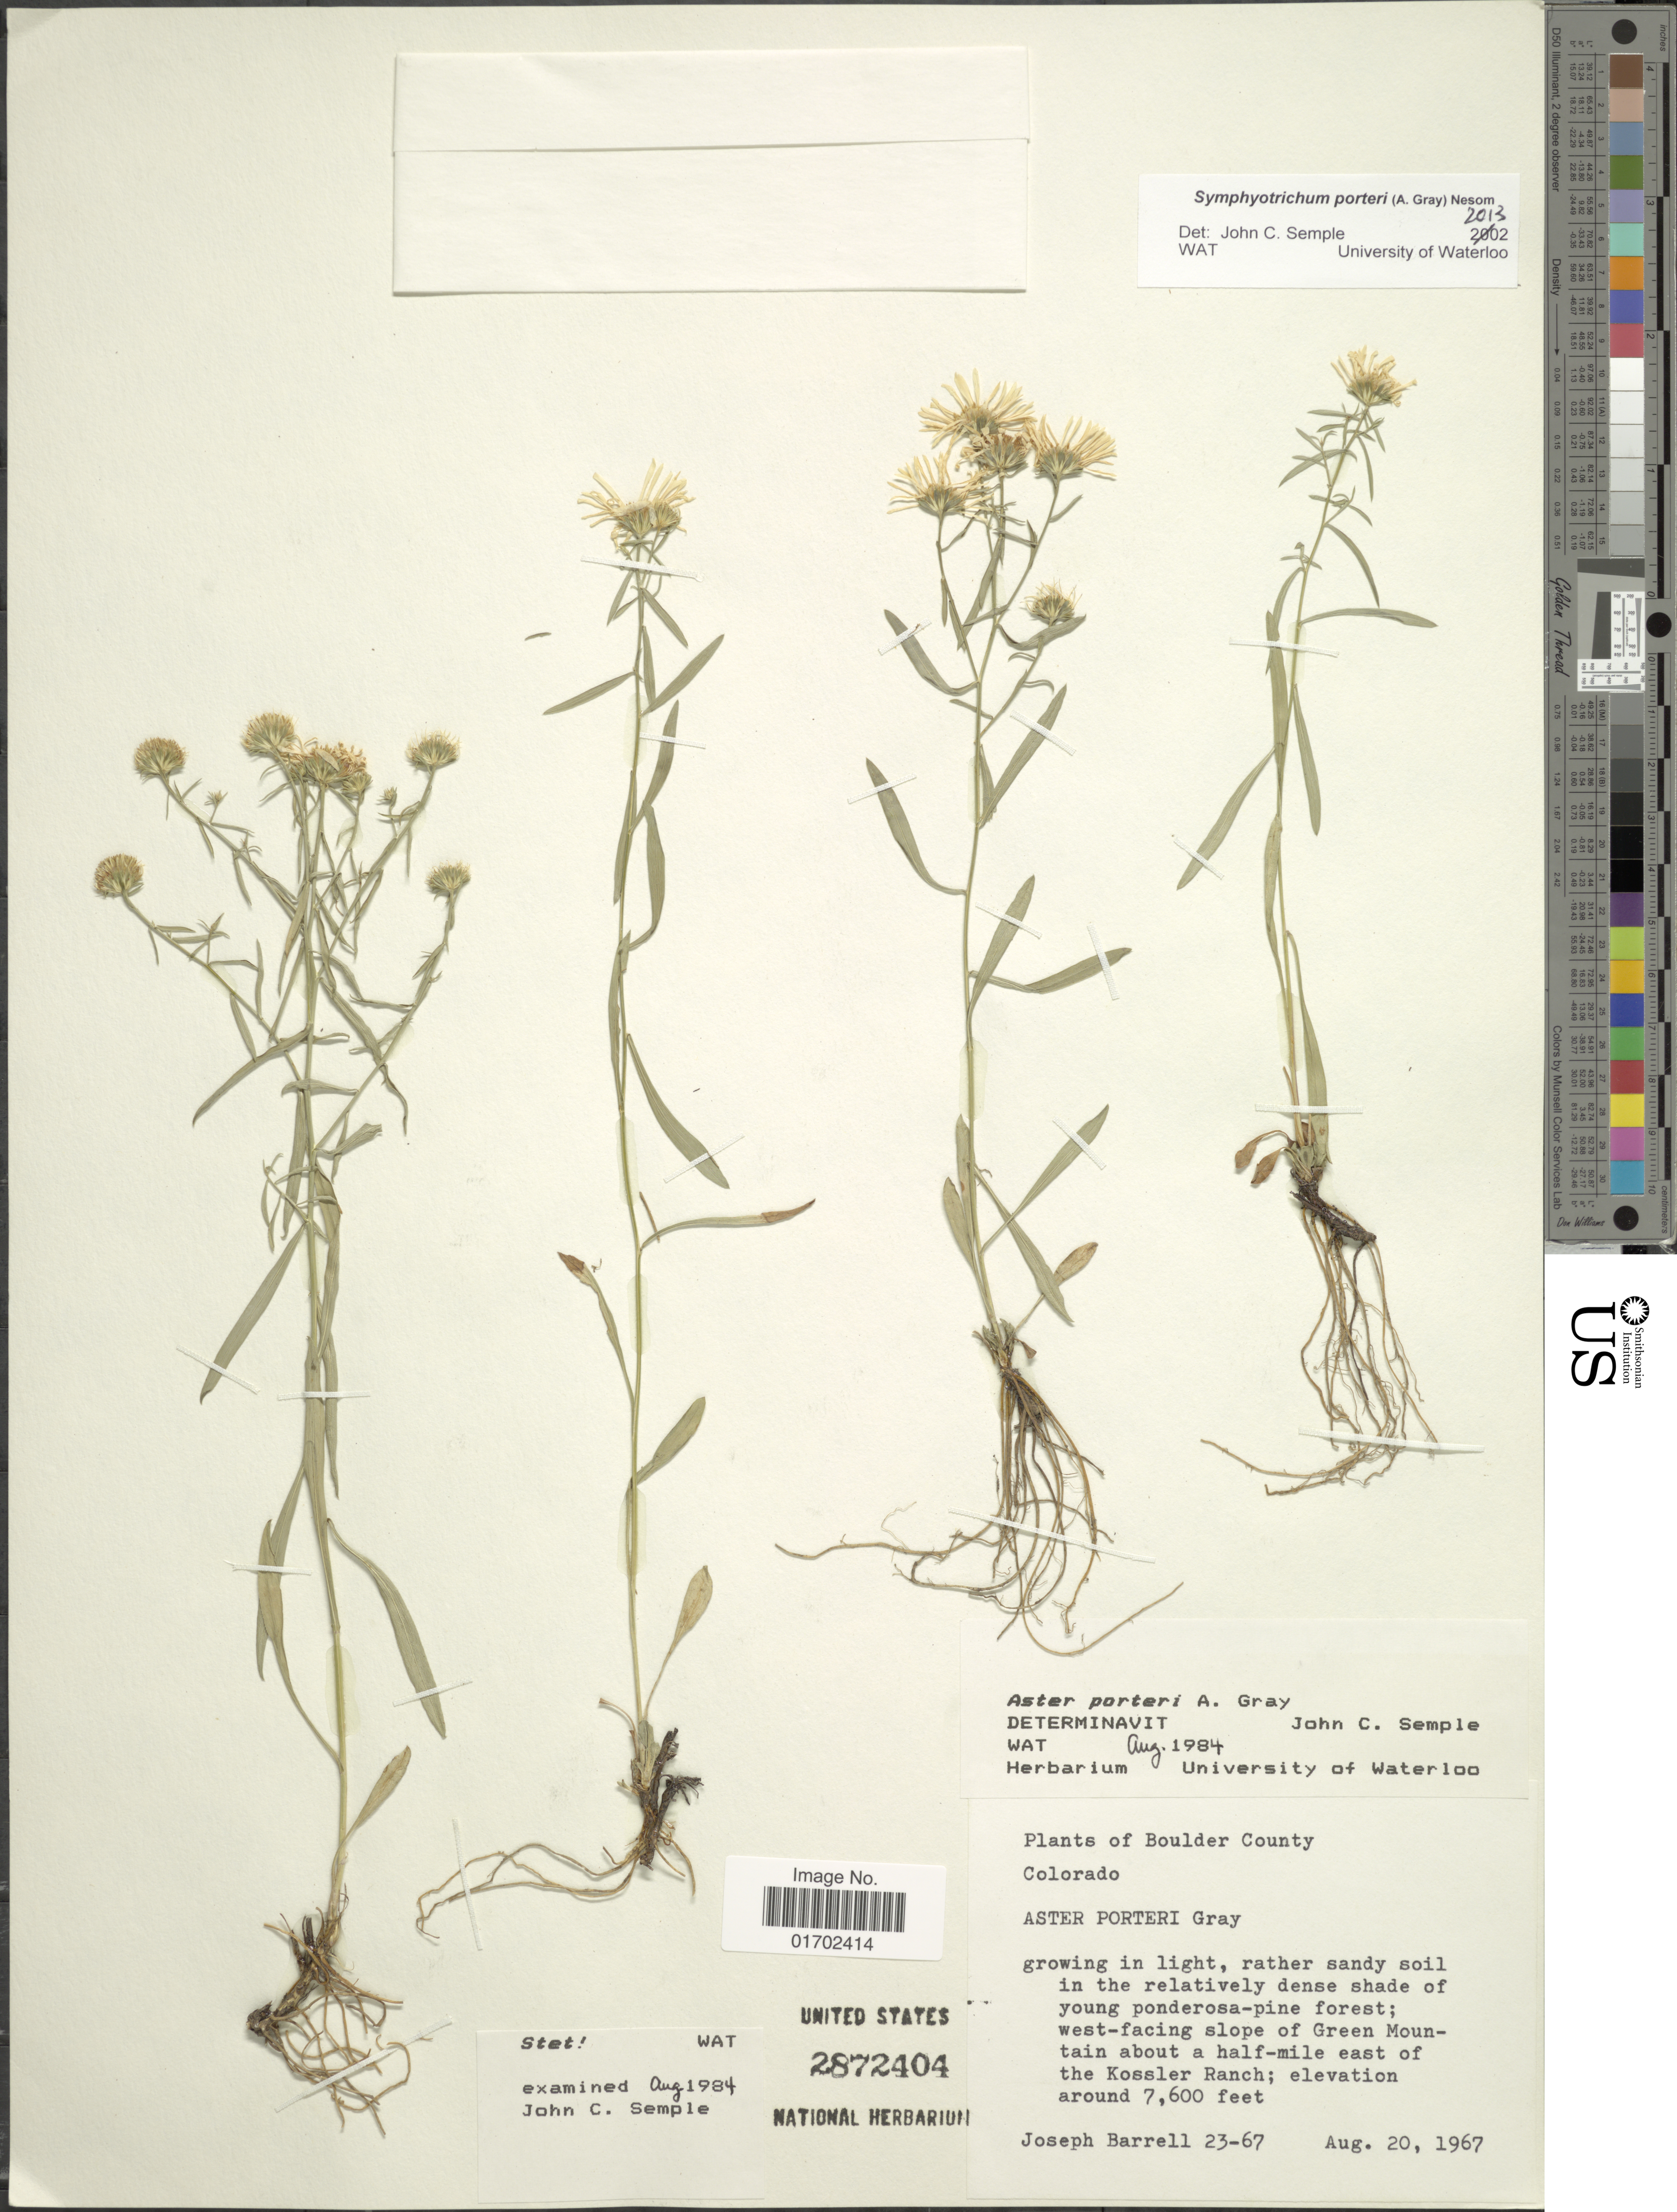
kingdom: Plantae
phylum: Tracheophyta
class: Magnoliopsida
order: Asterales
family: Asteraceae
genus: Symphyotrichum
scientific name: Symphyotrichum porteri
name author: (A. Gray) G.L. Nesom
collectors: J. Barrell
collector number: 23-67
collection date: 1967-08-20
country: United States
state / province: Colorado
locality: Boulder County. Colorado. West-facing slope of Green Mountain about a half-mile east of the Kossler Ranch.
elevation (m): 2316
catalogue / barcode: US 2872404